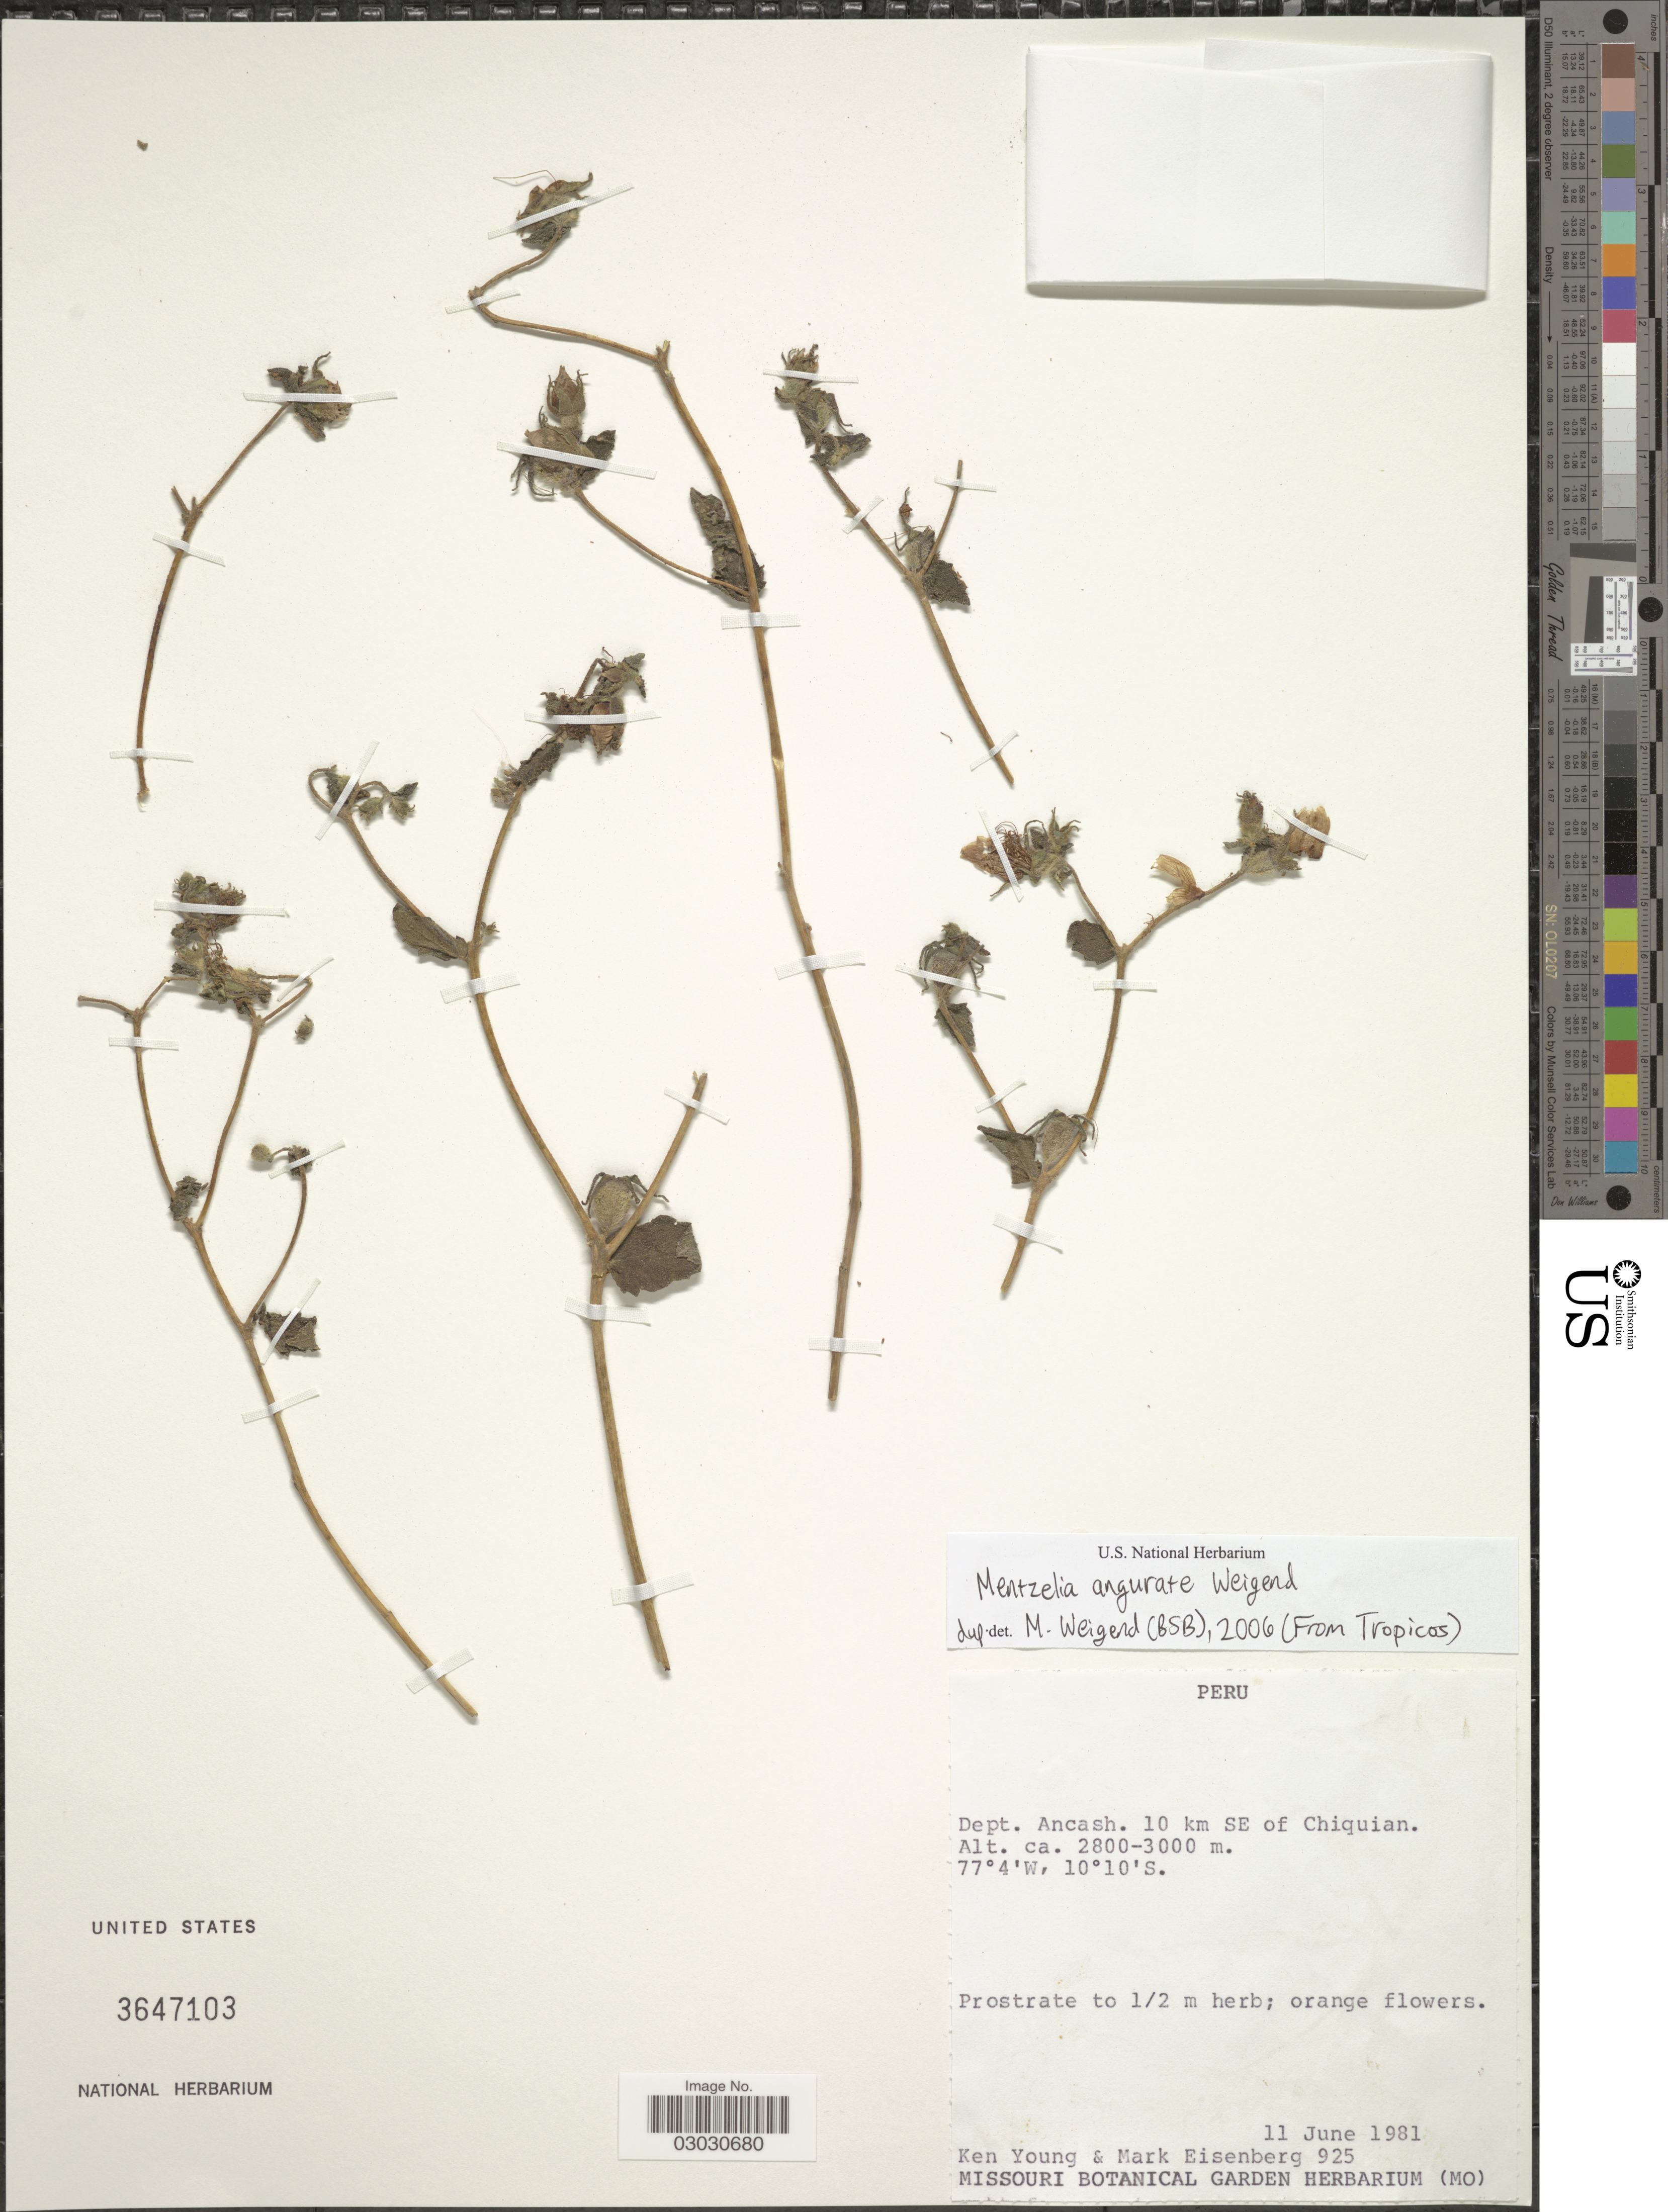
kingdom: Plantae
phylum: Tracheophyta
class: Magnoliopsida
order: Cornales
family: Loasaceae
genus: Mentzelia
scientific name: Mentzelia angurate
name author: Weigend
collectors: K. Young & M. Eisenberg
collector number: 925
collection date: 1981-06-11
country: Peru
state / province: Ancash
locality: Dept. Ancash. 10 km SE of Chiquian.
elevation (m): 2800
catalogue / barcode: US 3647103